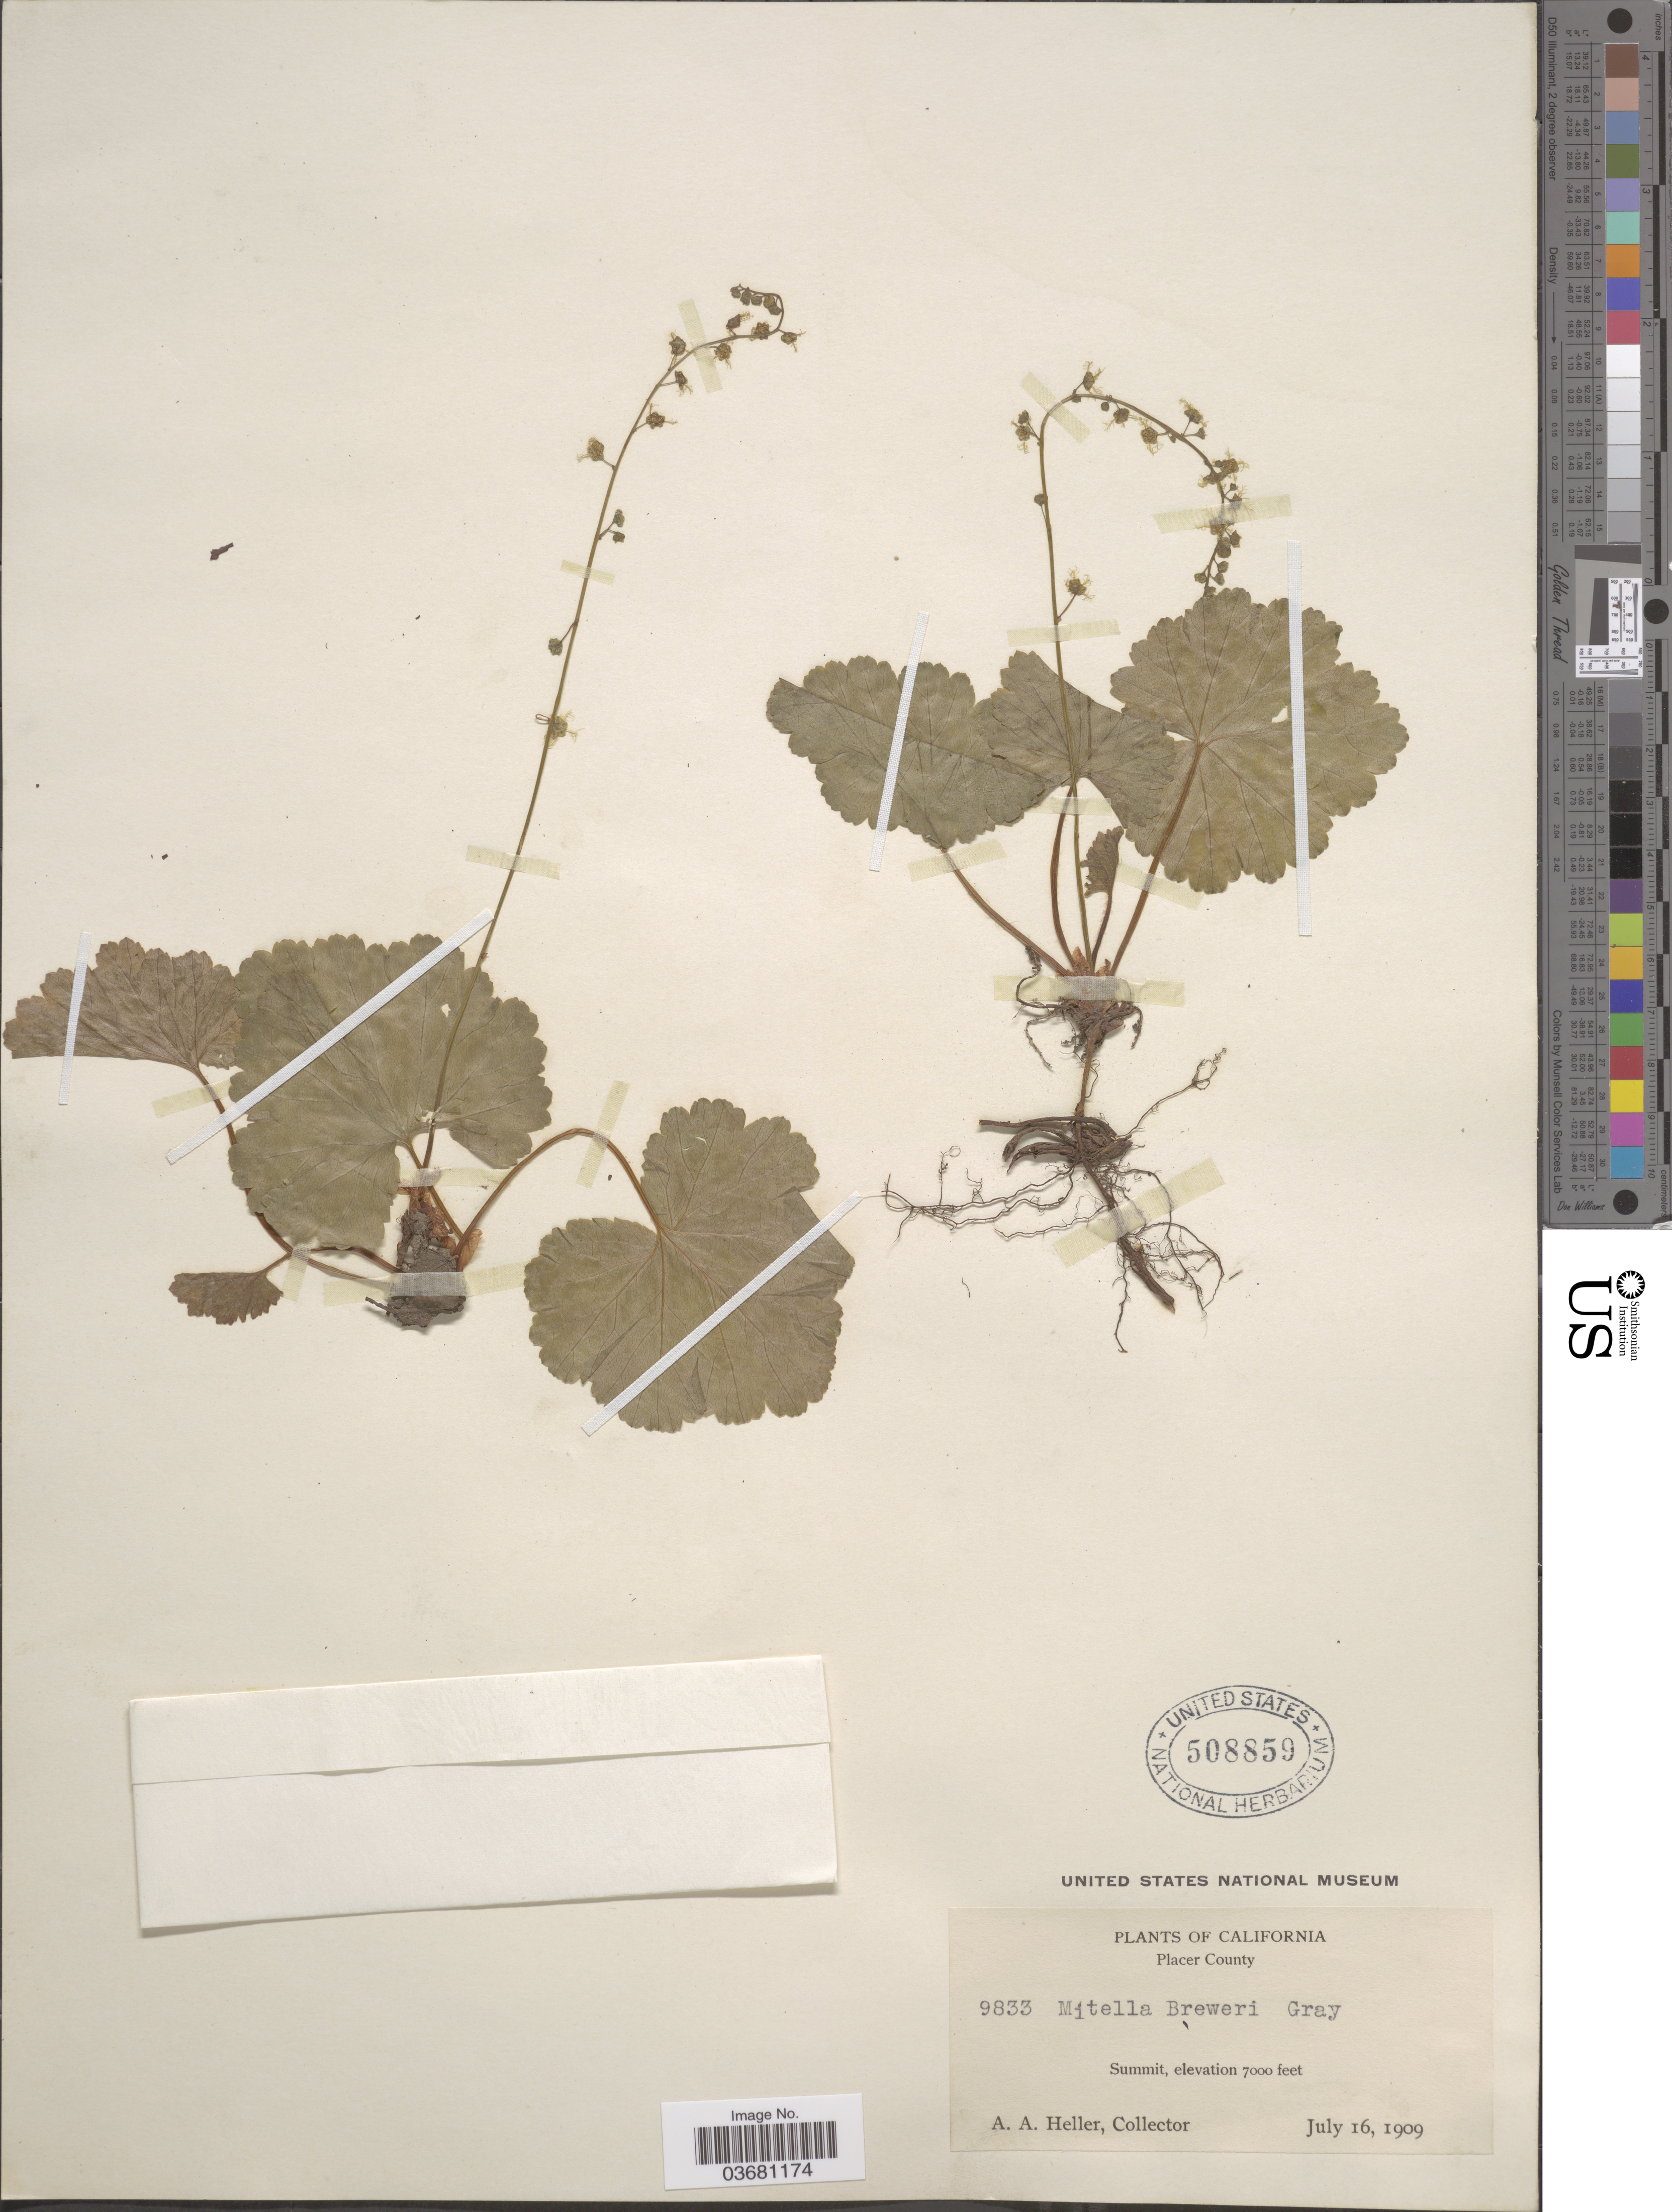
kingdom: Plantae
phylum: Tracheophyta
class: Magnoliopsida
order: Saxifragales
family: Saxifragaceae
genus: Mitella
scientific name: Mitella breweri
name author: A. Gray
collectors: A. A. Heller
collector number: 9833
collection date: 1909-07-16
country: United States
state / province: California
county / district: Placer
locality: Placer County. Summit.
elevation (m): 2134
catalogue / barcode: US 508859